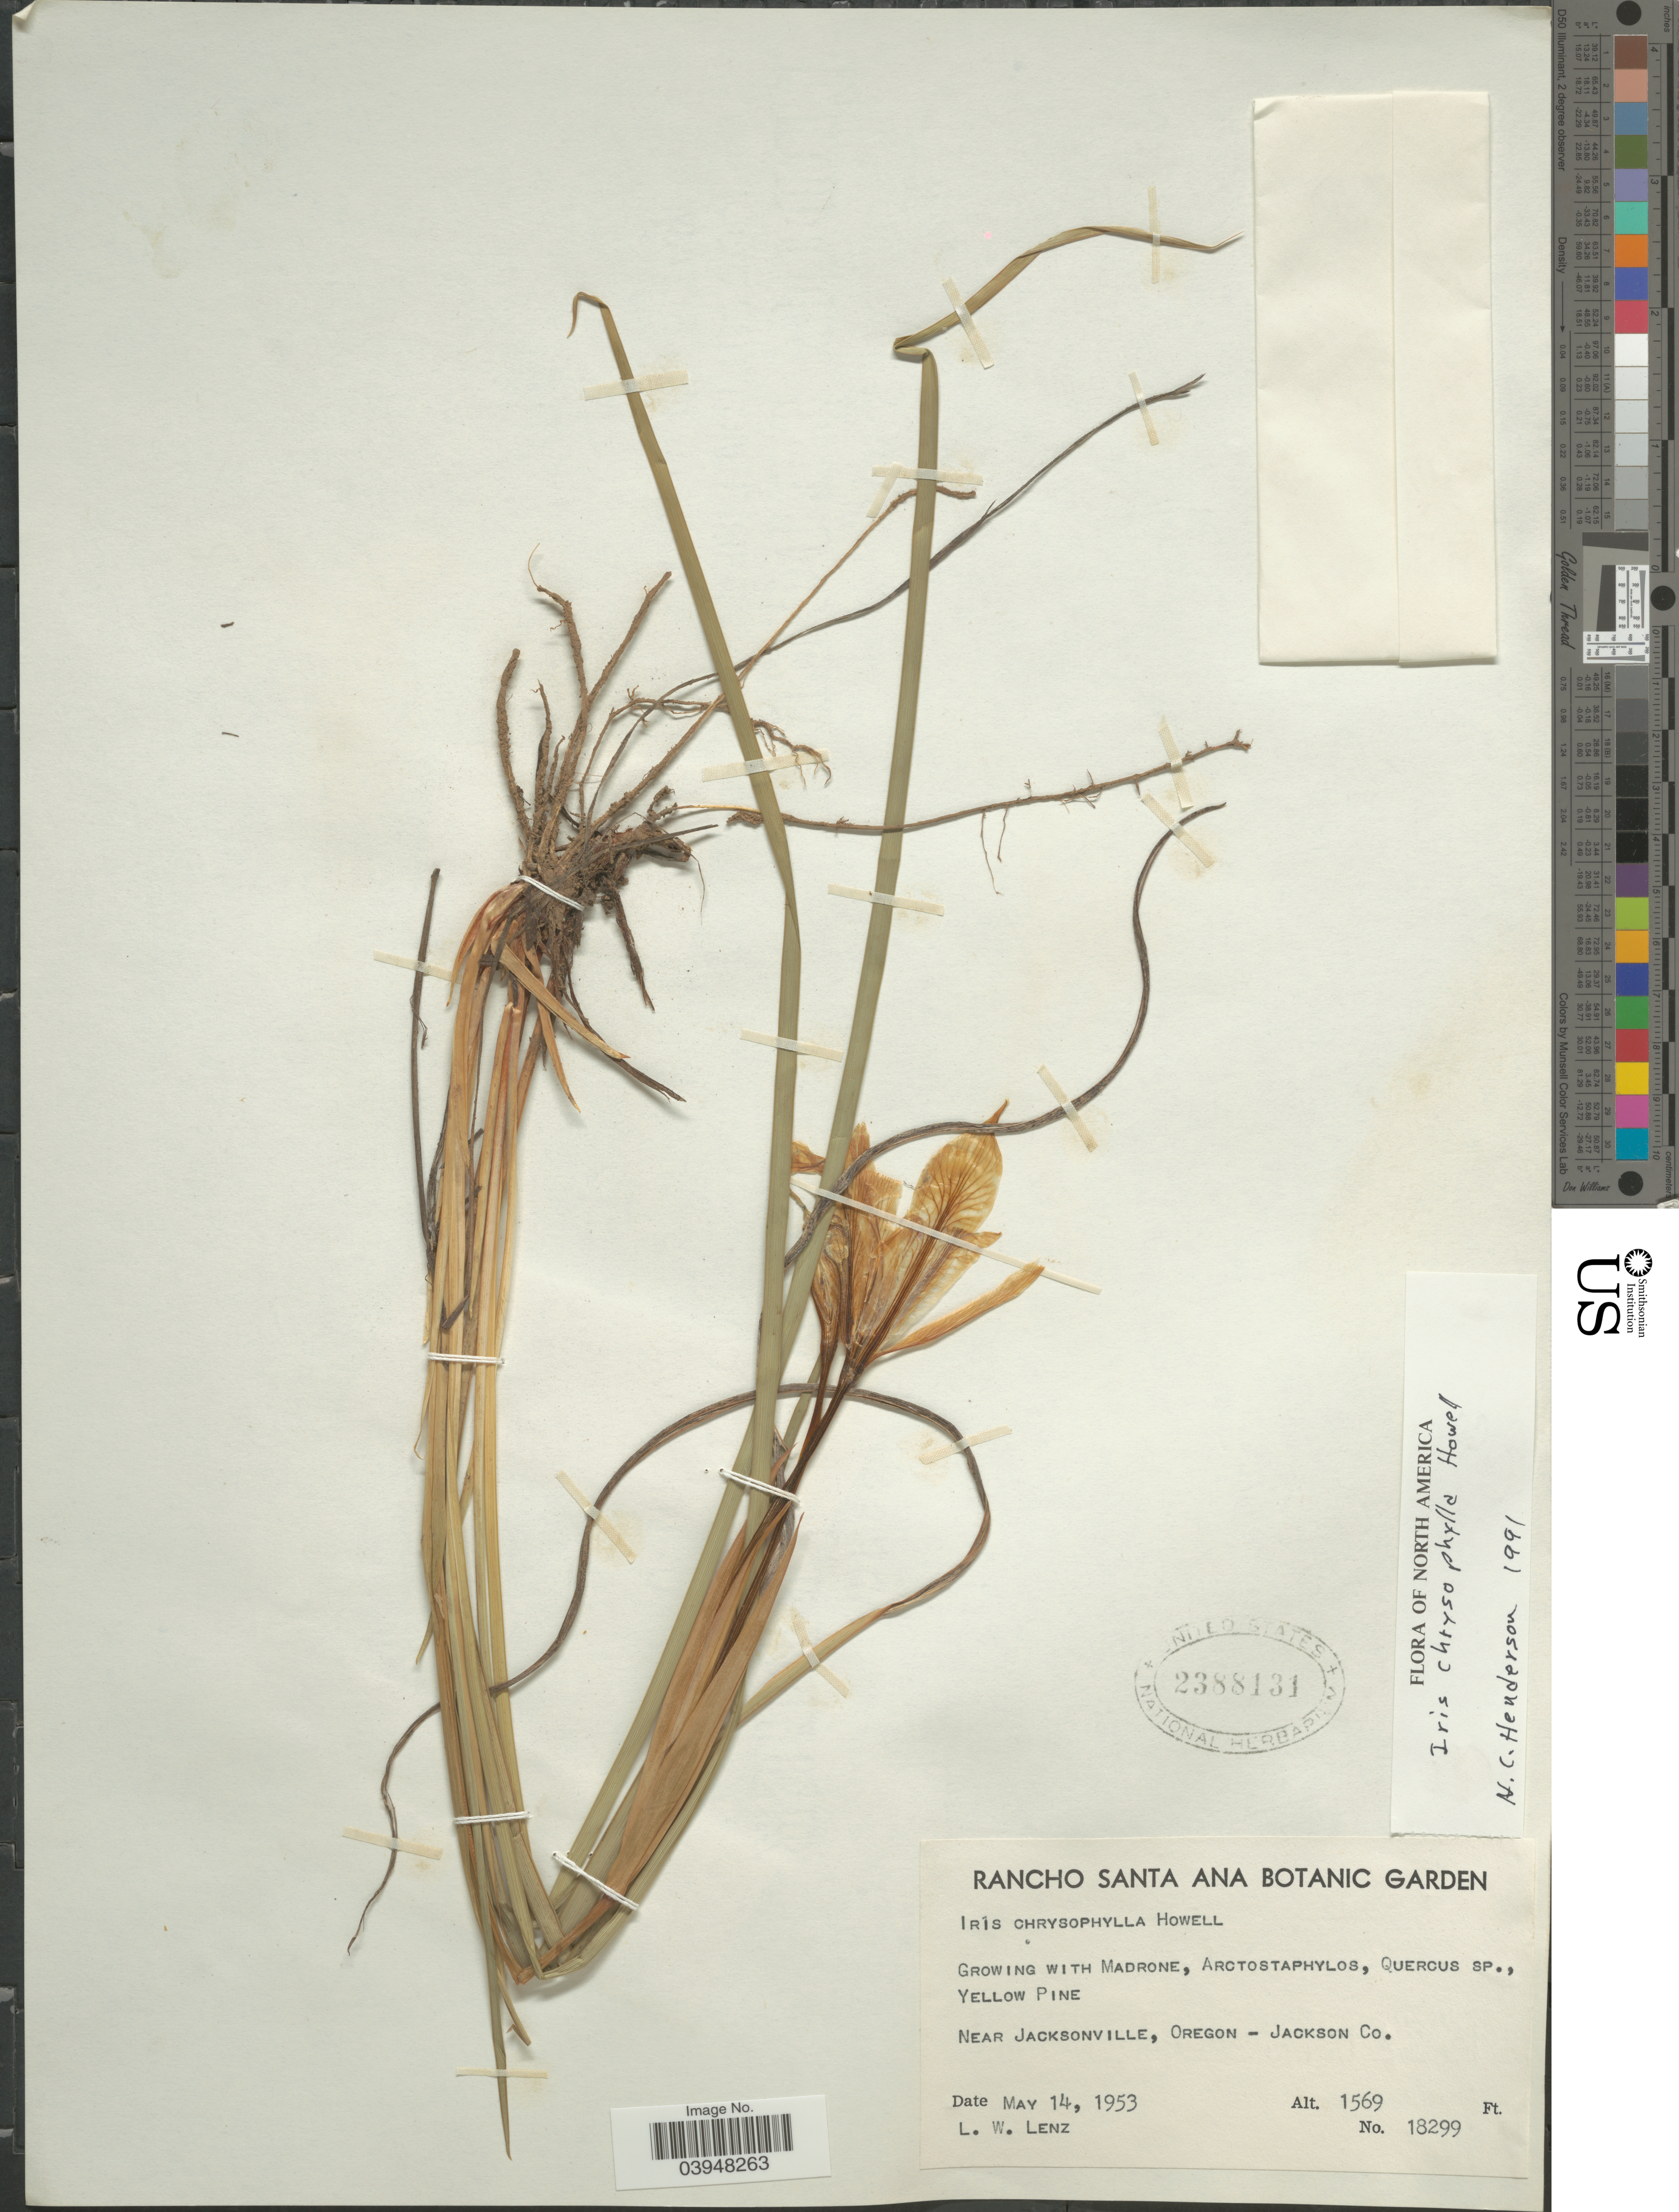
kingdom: Plantae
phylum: Tracheophyta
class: Liliopsida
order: Asparagales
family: Iridaceae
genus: Iris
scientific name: Iris chrysophylla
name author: Howell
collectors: L. Lenz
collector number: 18299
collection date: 1953-05-14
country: United States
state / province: Oregon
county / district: Jackson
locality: Near Jacksonville, - Jackson Co.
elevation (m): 478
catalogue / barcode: US 2388131